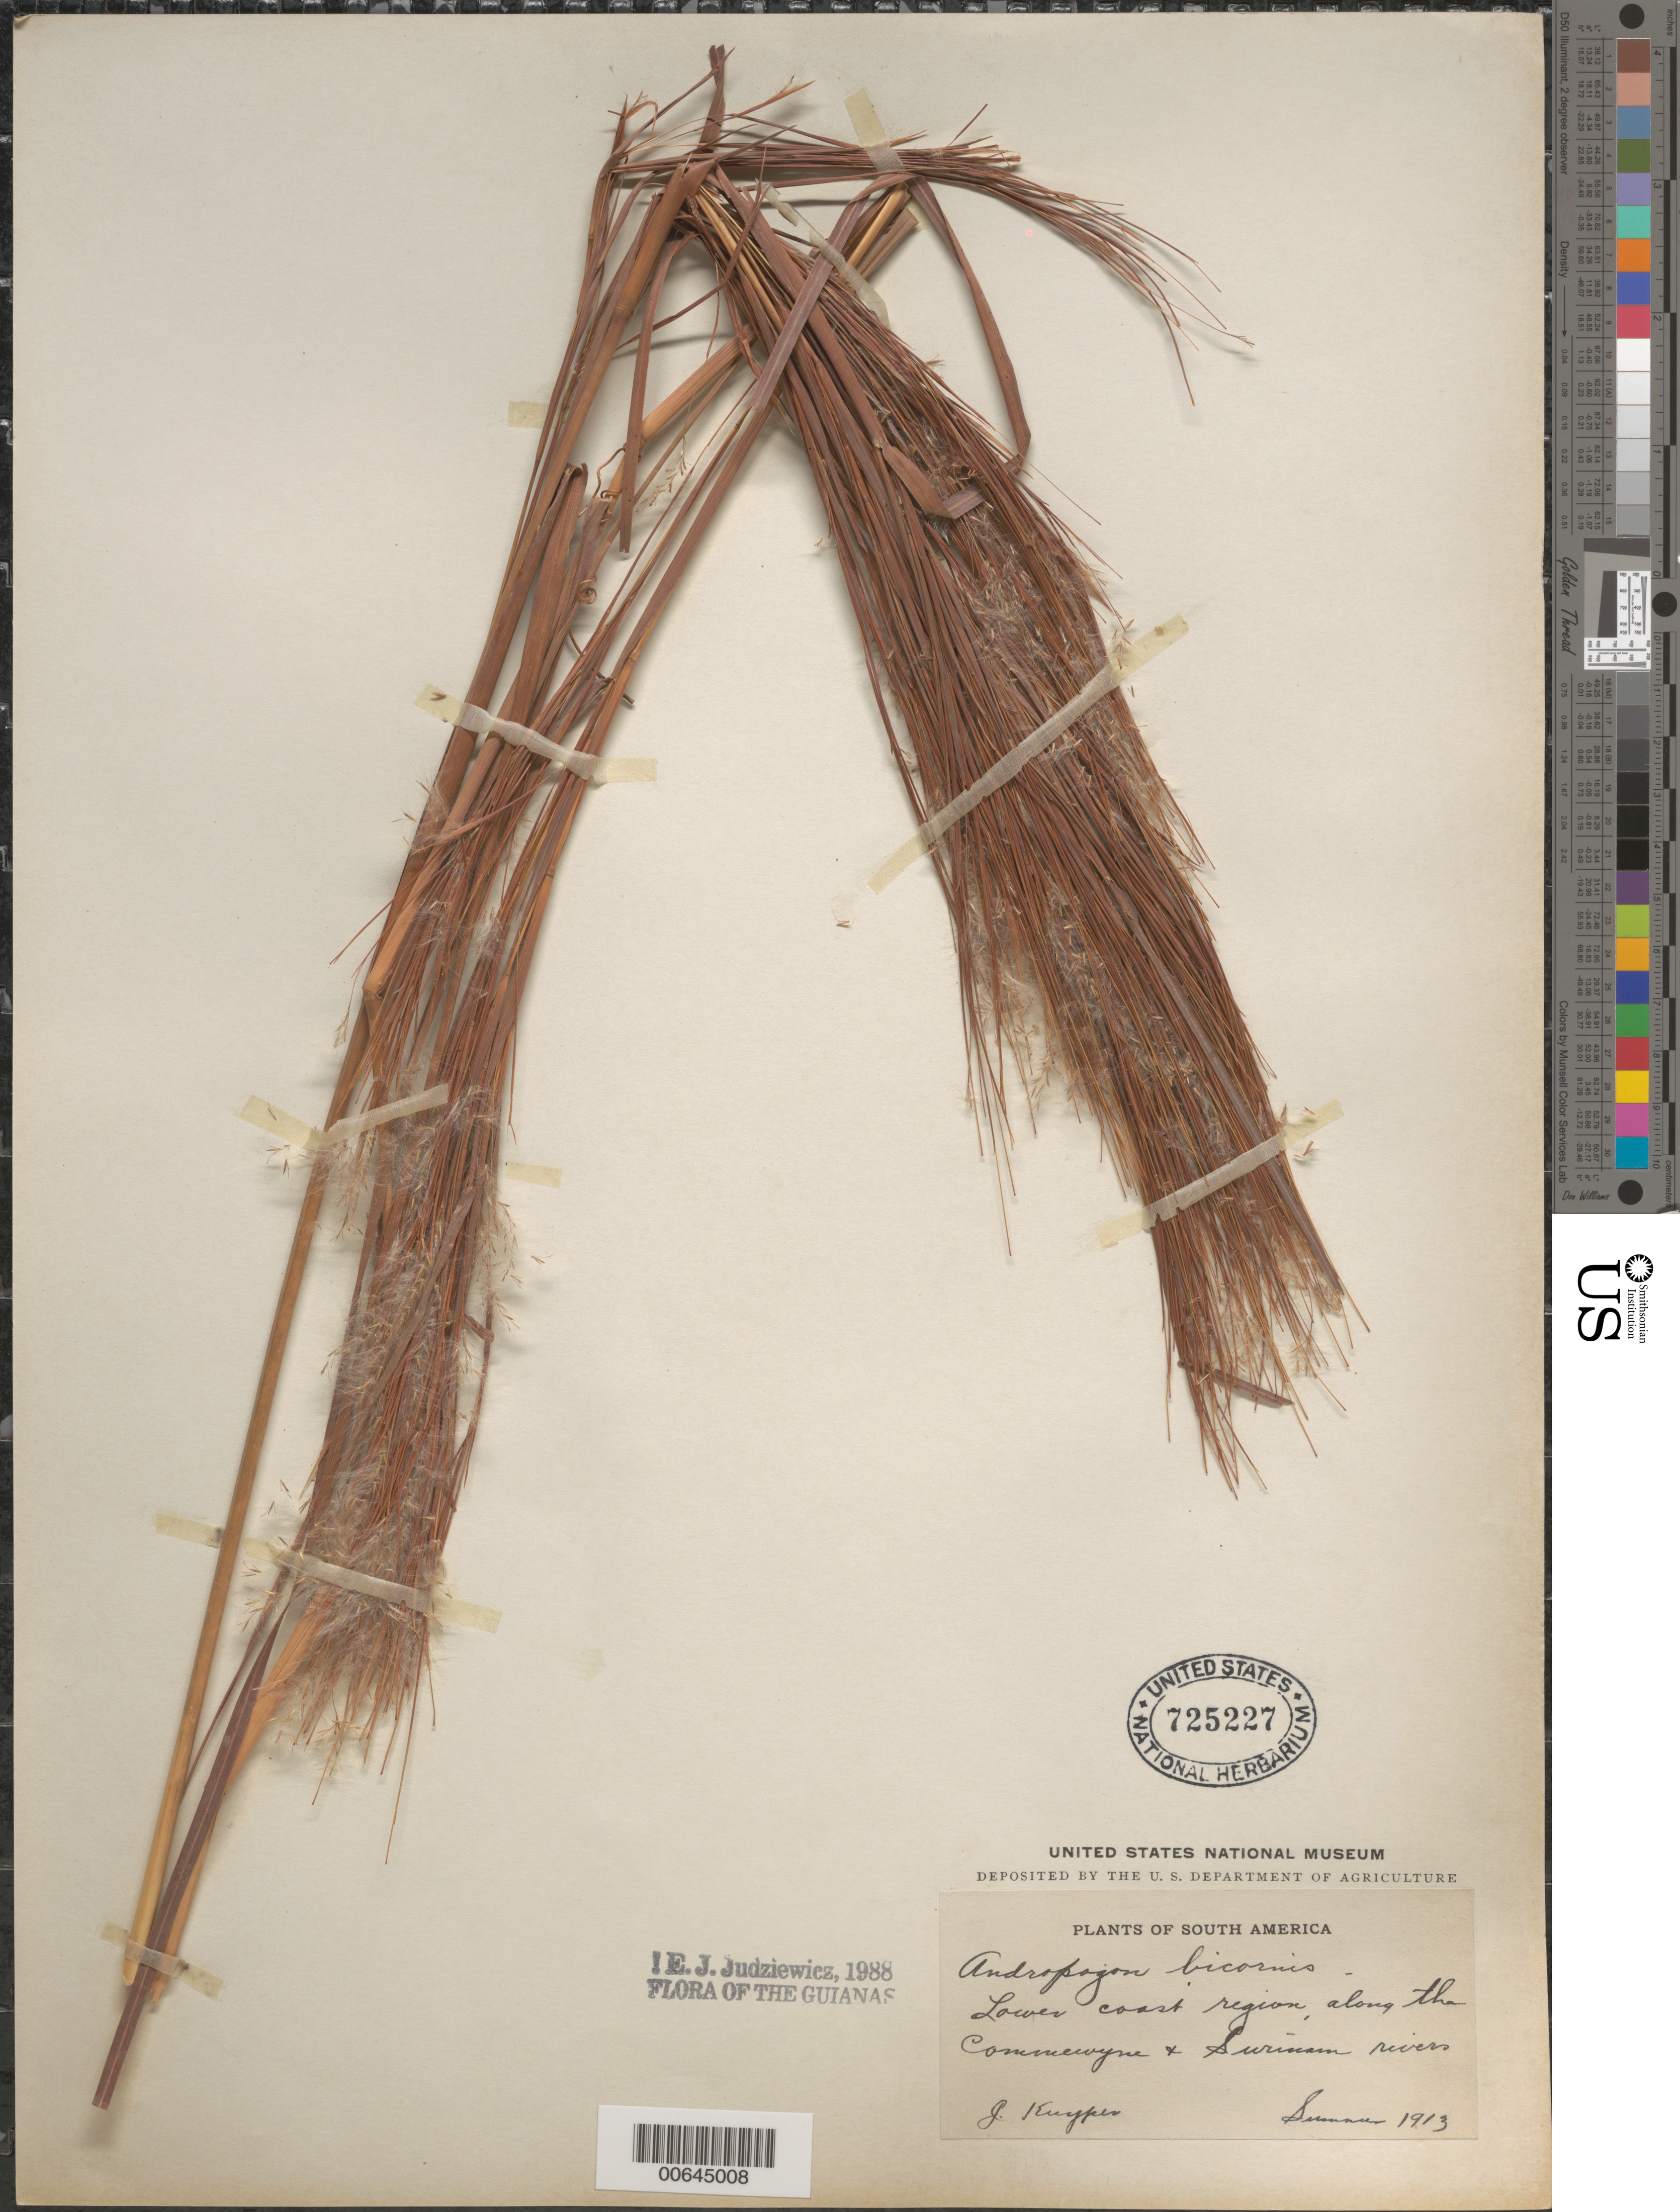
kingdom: Plantae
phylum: Tracheophyta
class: Liliopsida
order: Poales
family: Poaceae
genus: Andropogon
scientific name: Andropogon bicornis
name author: L.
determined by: Judziewicz, E. J.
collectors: J. Kuyper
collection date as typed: Summer 1913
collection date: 1913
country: Suriname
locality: Paramaribo, lower coast region along the Commewyne and Surinam Rivers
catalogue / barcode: US 725227